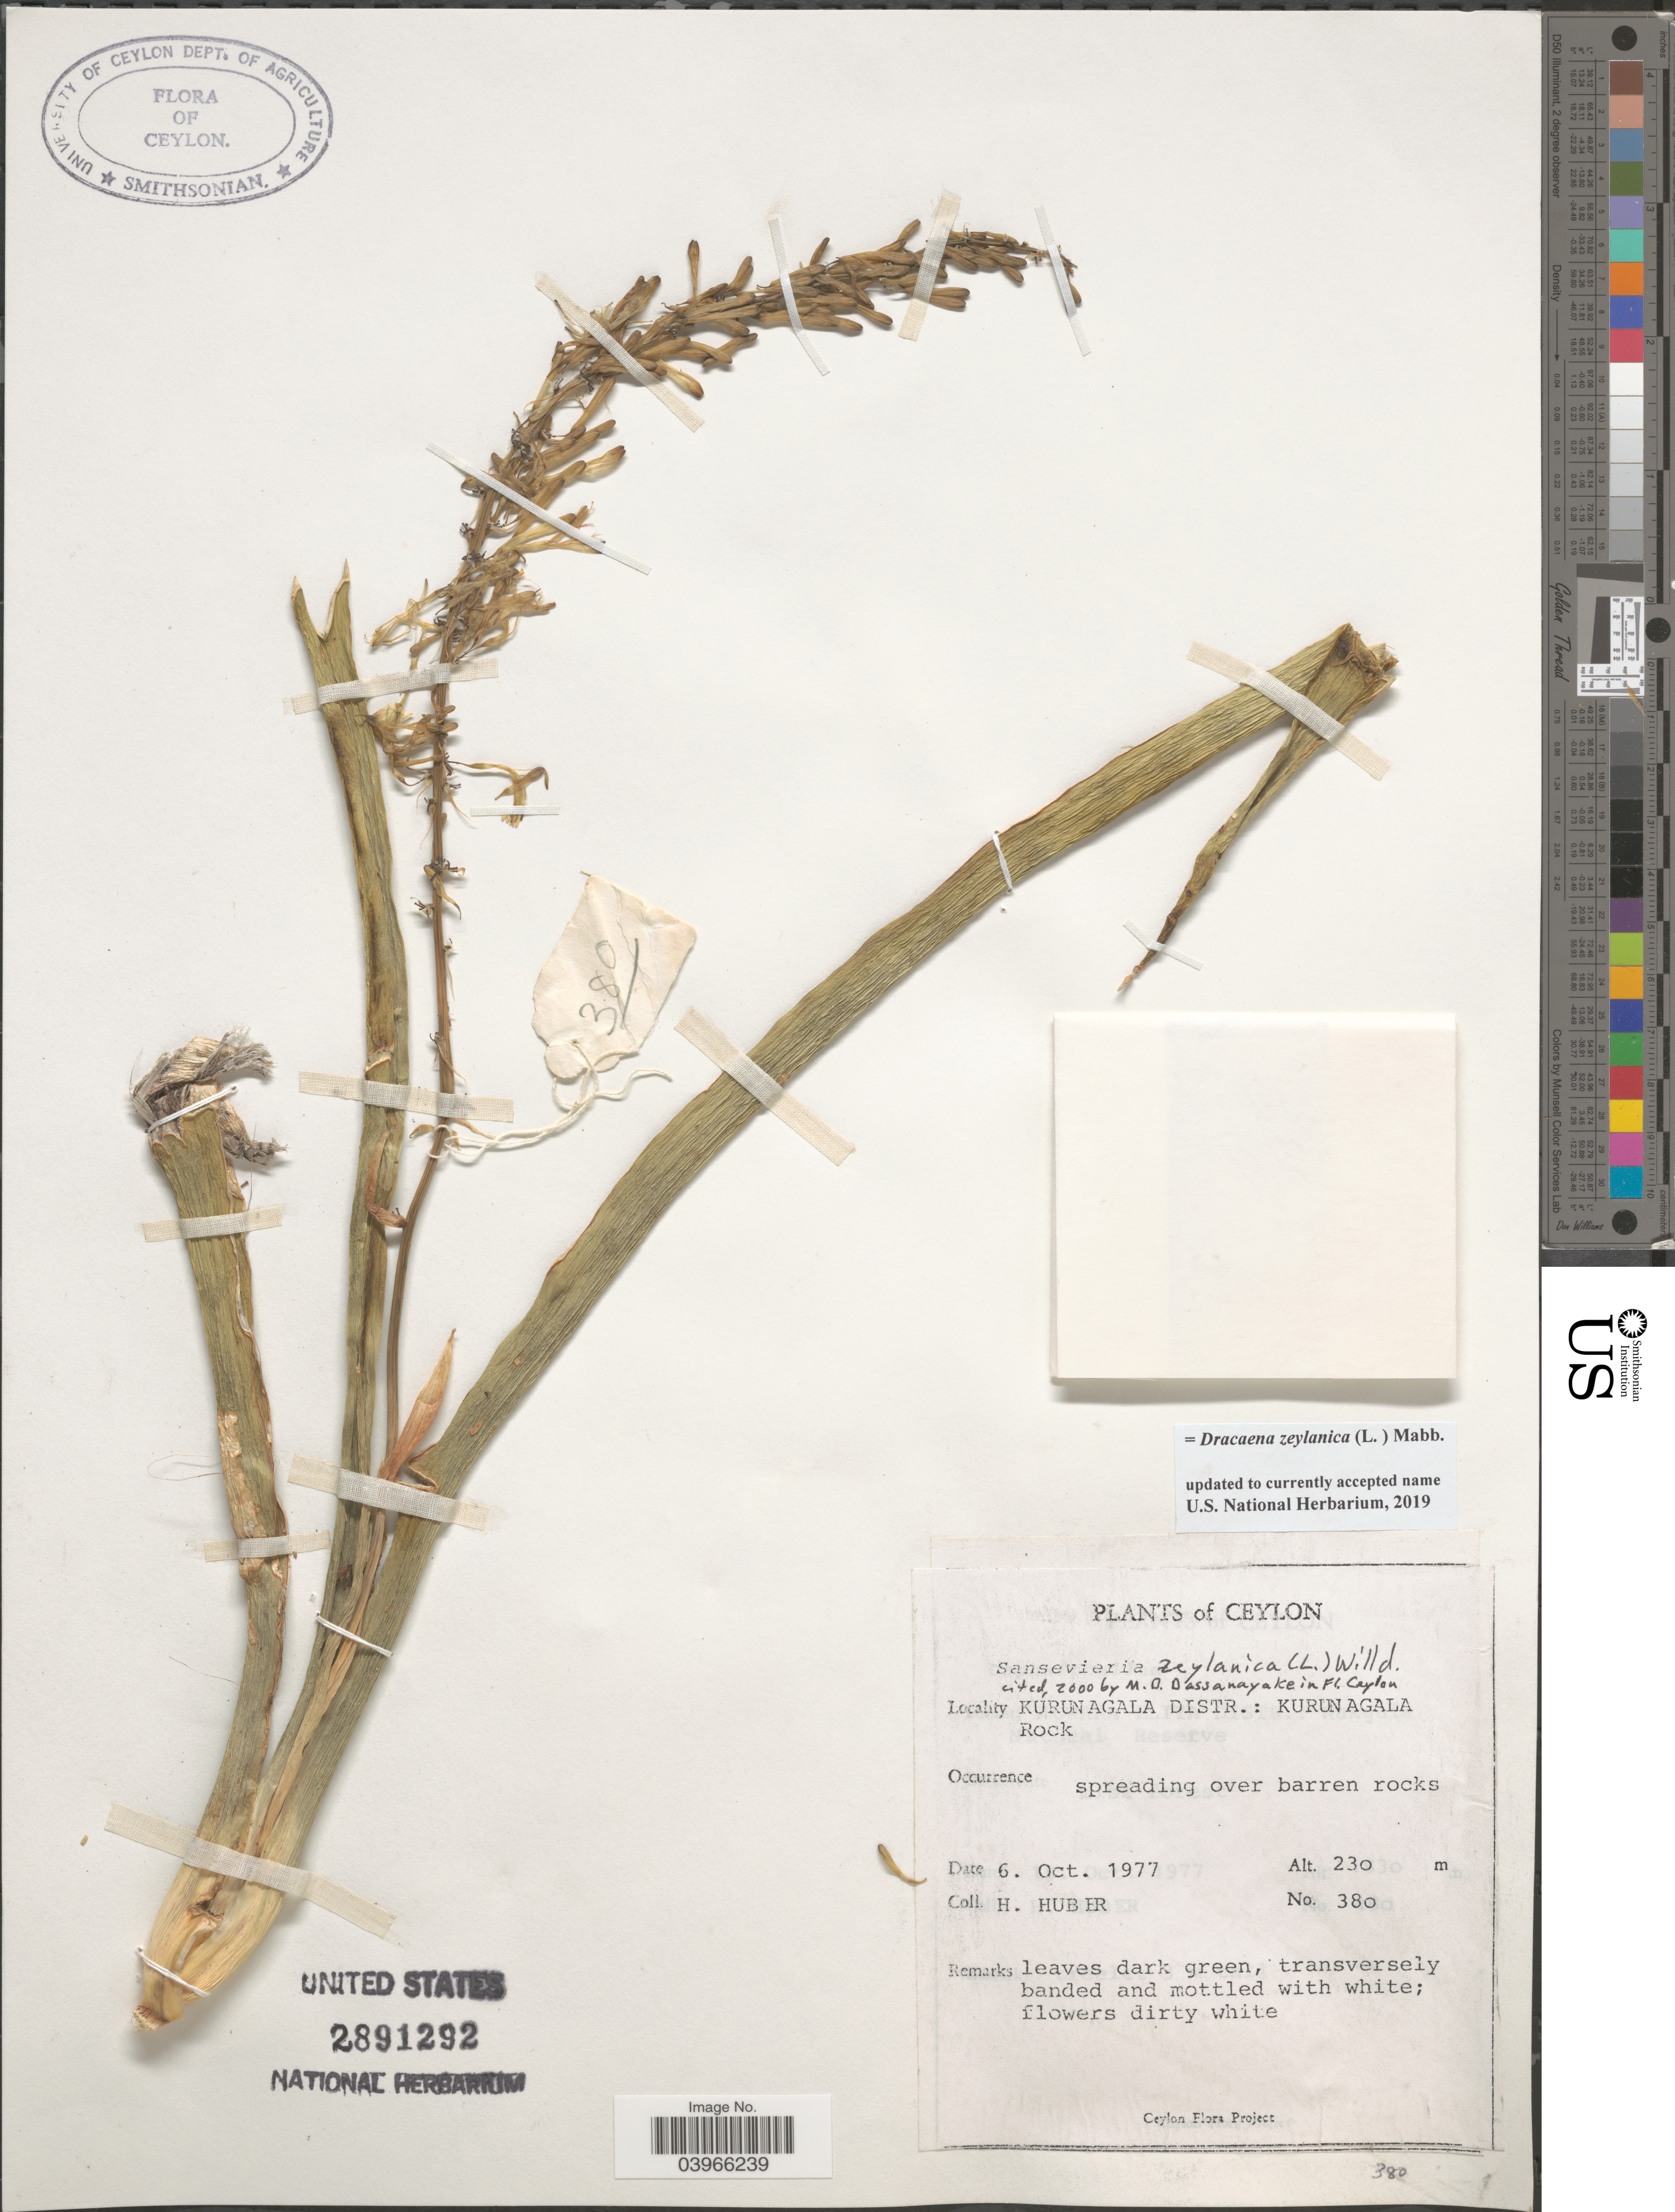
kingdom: Plantae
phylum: Tracheophyta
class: Liliopsida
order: Asparagales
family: Asparagaceae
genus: Dracaena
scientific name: Dracaena zeylanica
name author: (L.) Mabb.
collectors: H. Huber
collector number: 380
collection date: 1977-10-06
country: Sri Lanka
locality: Ceylon. Kurunagala Distr.: Kurunagala Rock. Spreading over barren rocks.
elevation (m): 230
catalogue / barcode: US 2891292